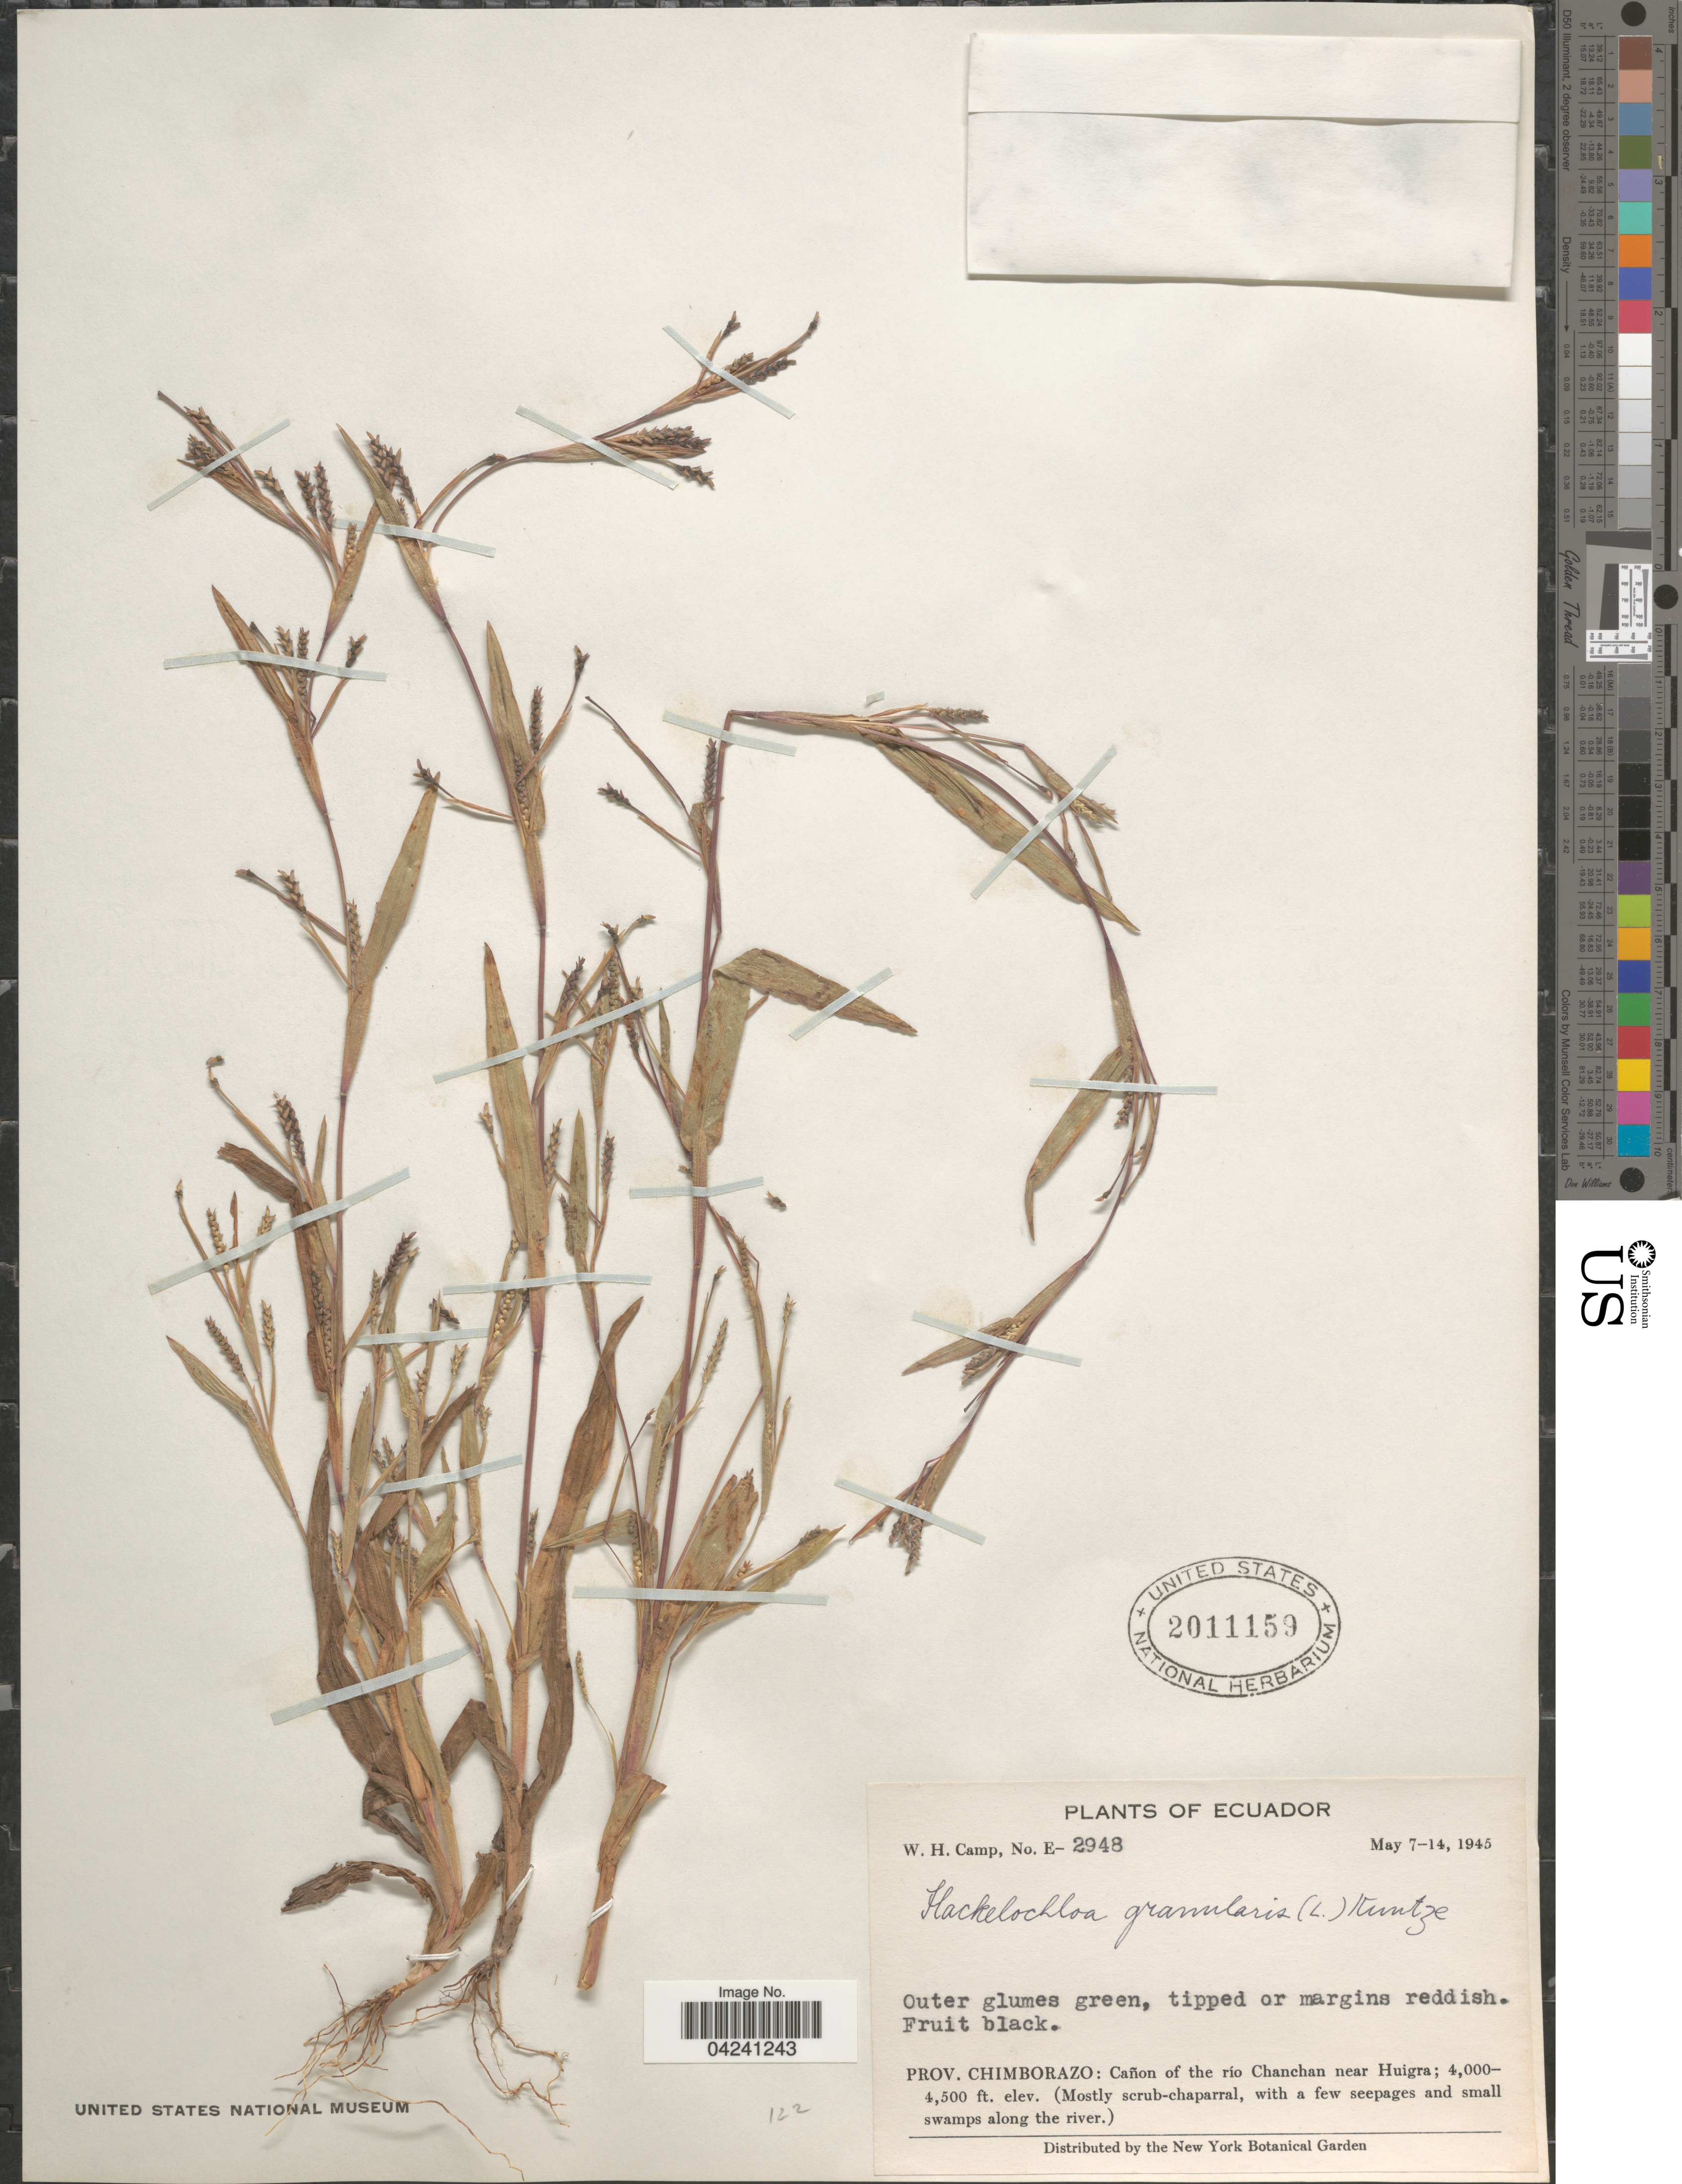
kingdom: Plantae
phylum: Tracheophyta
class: Liliopsida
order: Poales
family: Poaceae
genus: Hackelochloa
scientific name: Hackelochloa granularis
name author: (L.) Kuntze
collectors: W. H. Camp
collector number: E-2948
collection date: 1945-05-07/1945-05-14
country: Ecuador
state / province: Chimborazo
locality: Cañon of the río Chanchan near Huigra.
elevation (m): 1219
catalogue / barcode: US 2011159